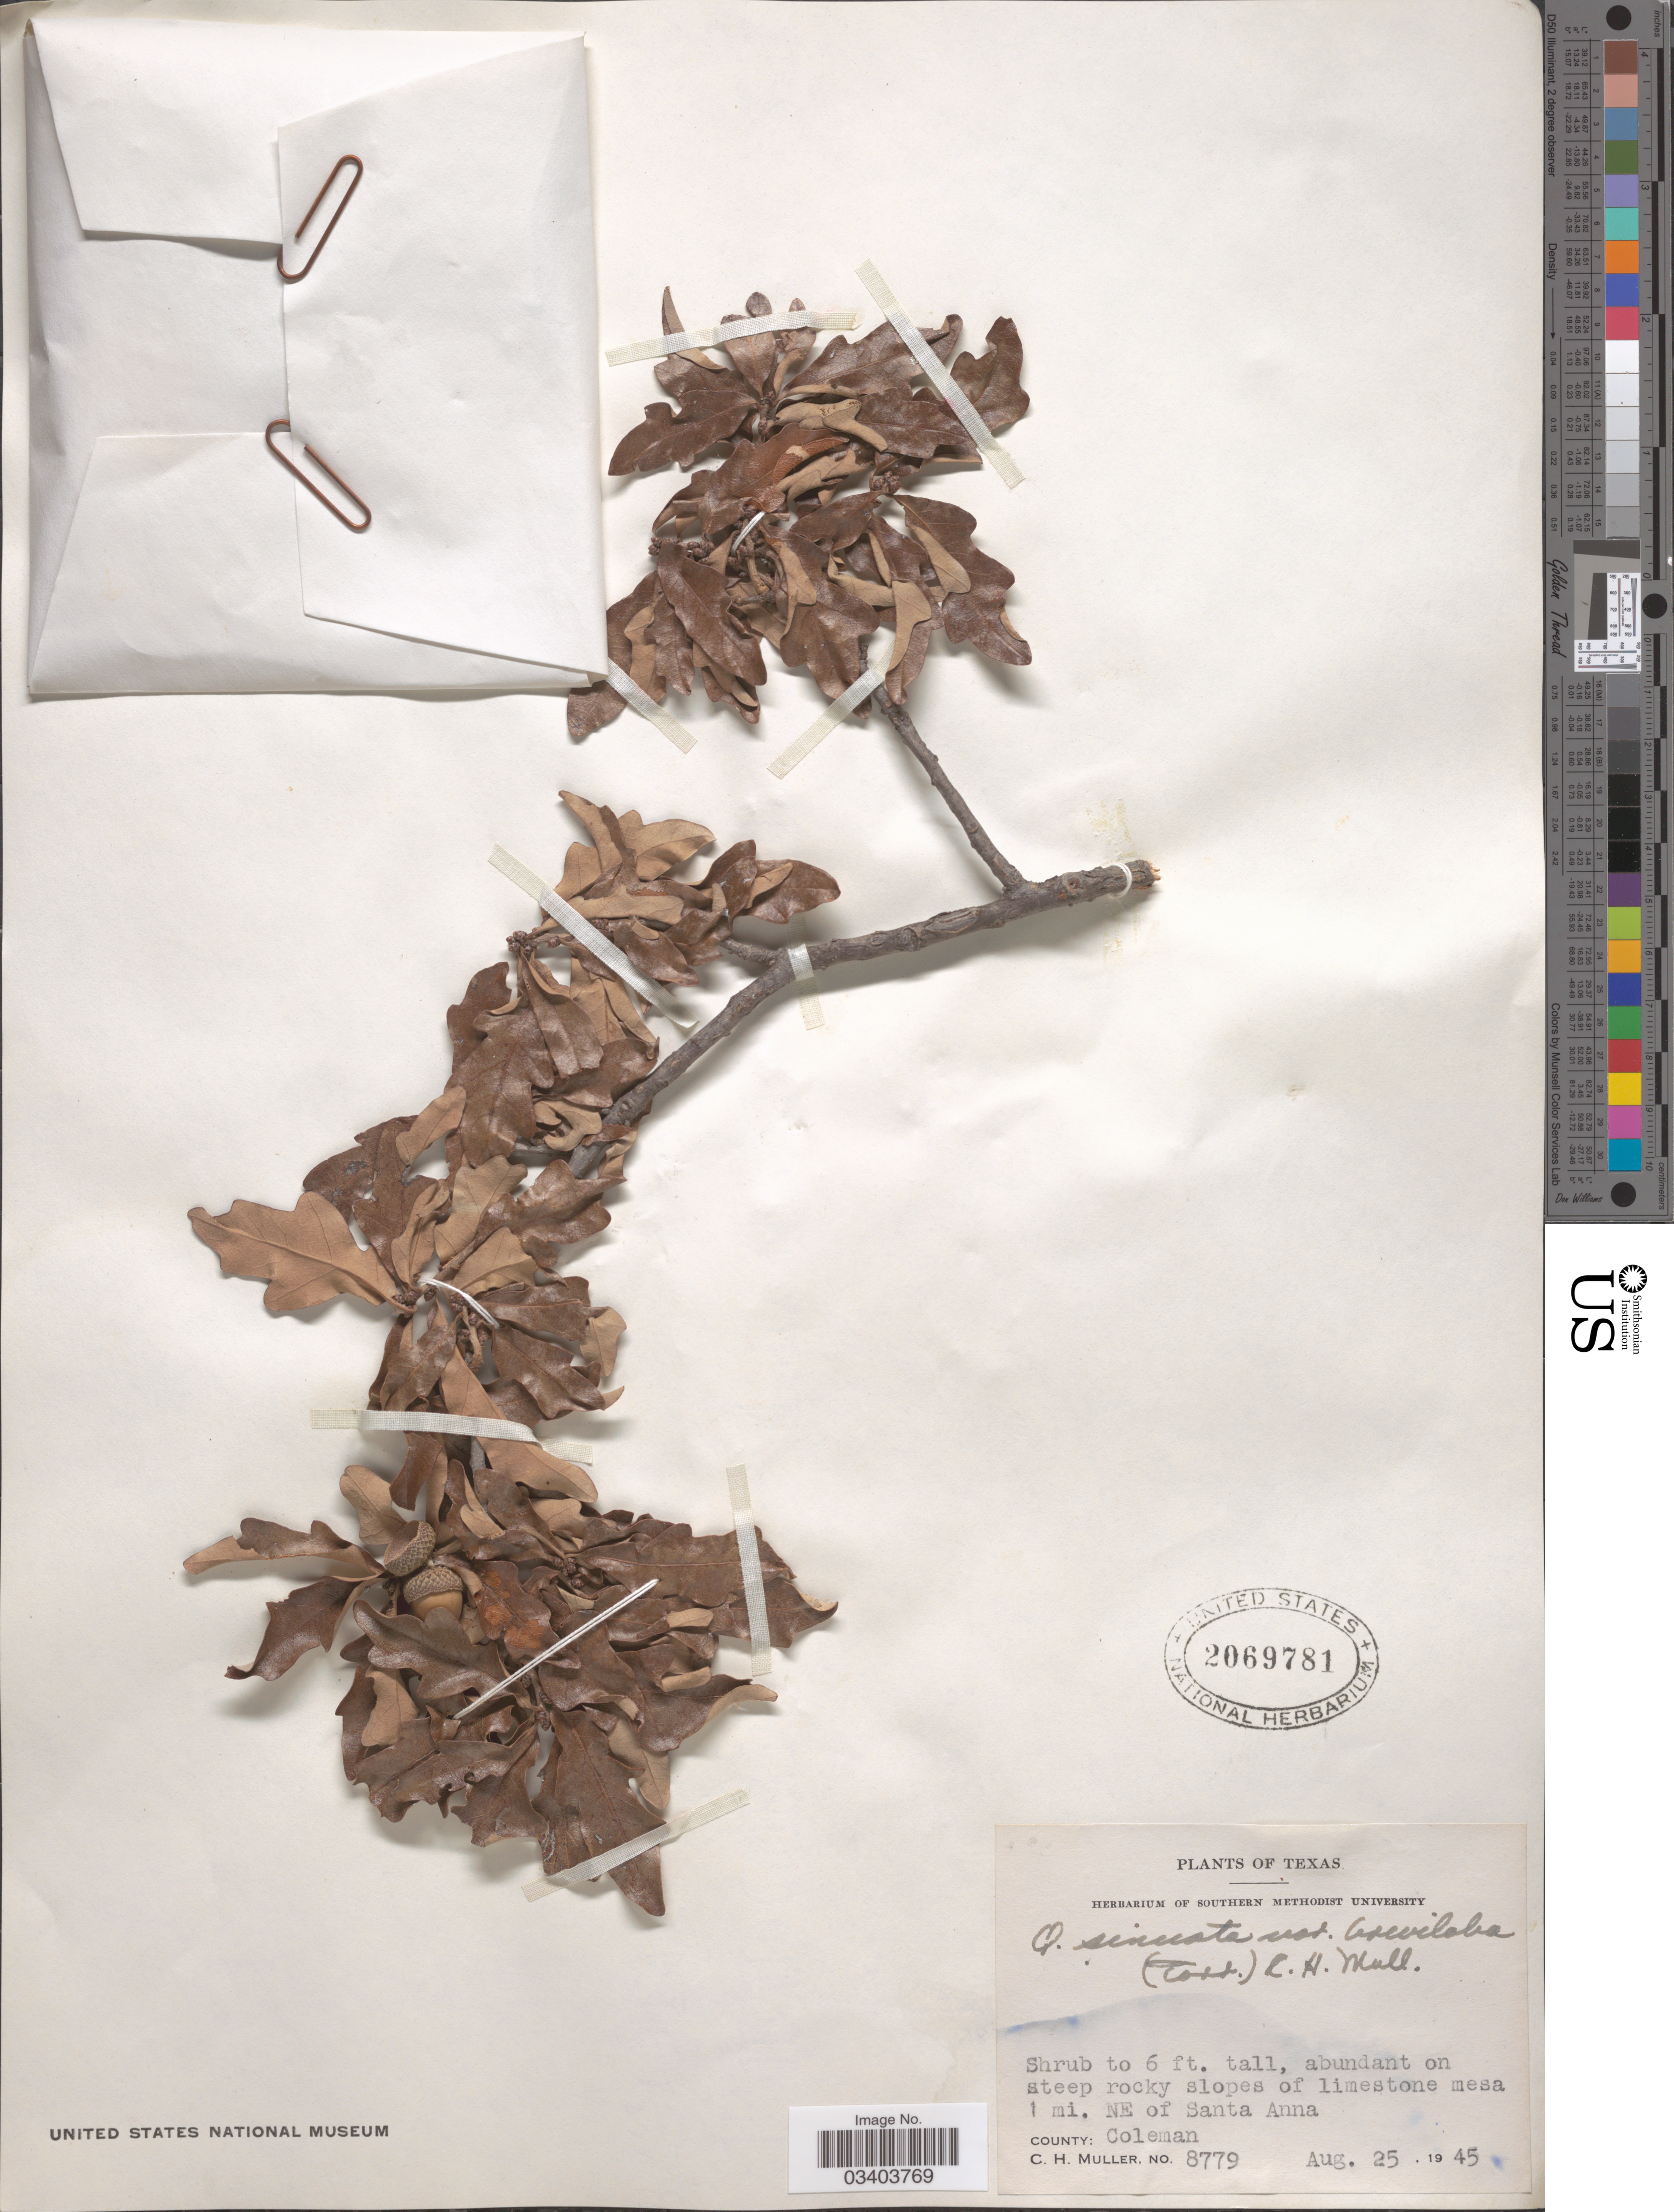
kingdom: Plantae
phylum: Tracheophyta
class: Magnoliopsida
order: Fagales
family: Fagaceae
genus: Quercus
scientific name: Quercus breviloba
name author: (Torr.) Sarg.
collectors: C. H. Mueller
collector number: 8779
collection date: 1945-08-25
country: United States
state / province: Texas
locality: Slopes of limestone mesa 1 mi. NE of Santa Anna. County: Coleman.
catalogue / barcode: US 2069781